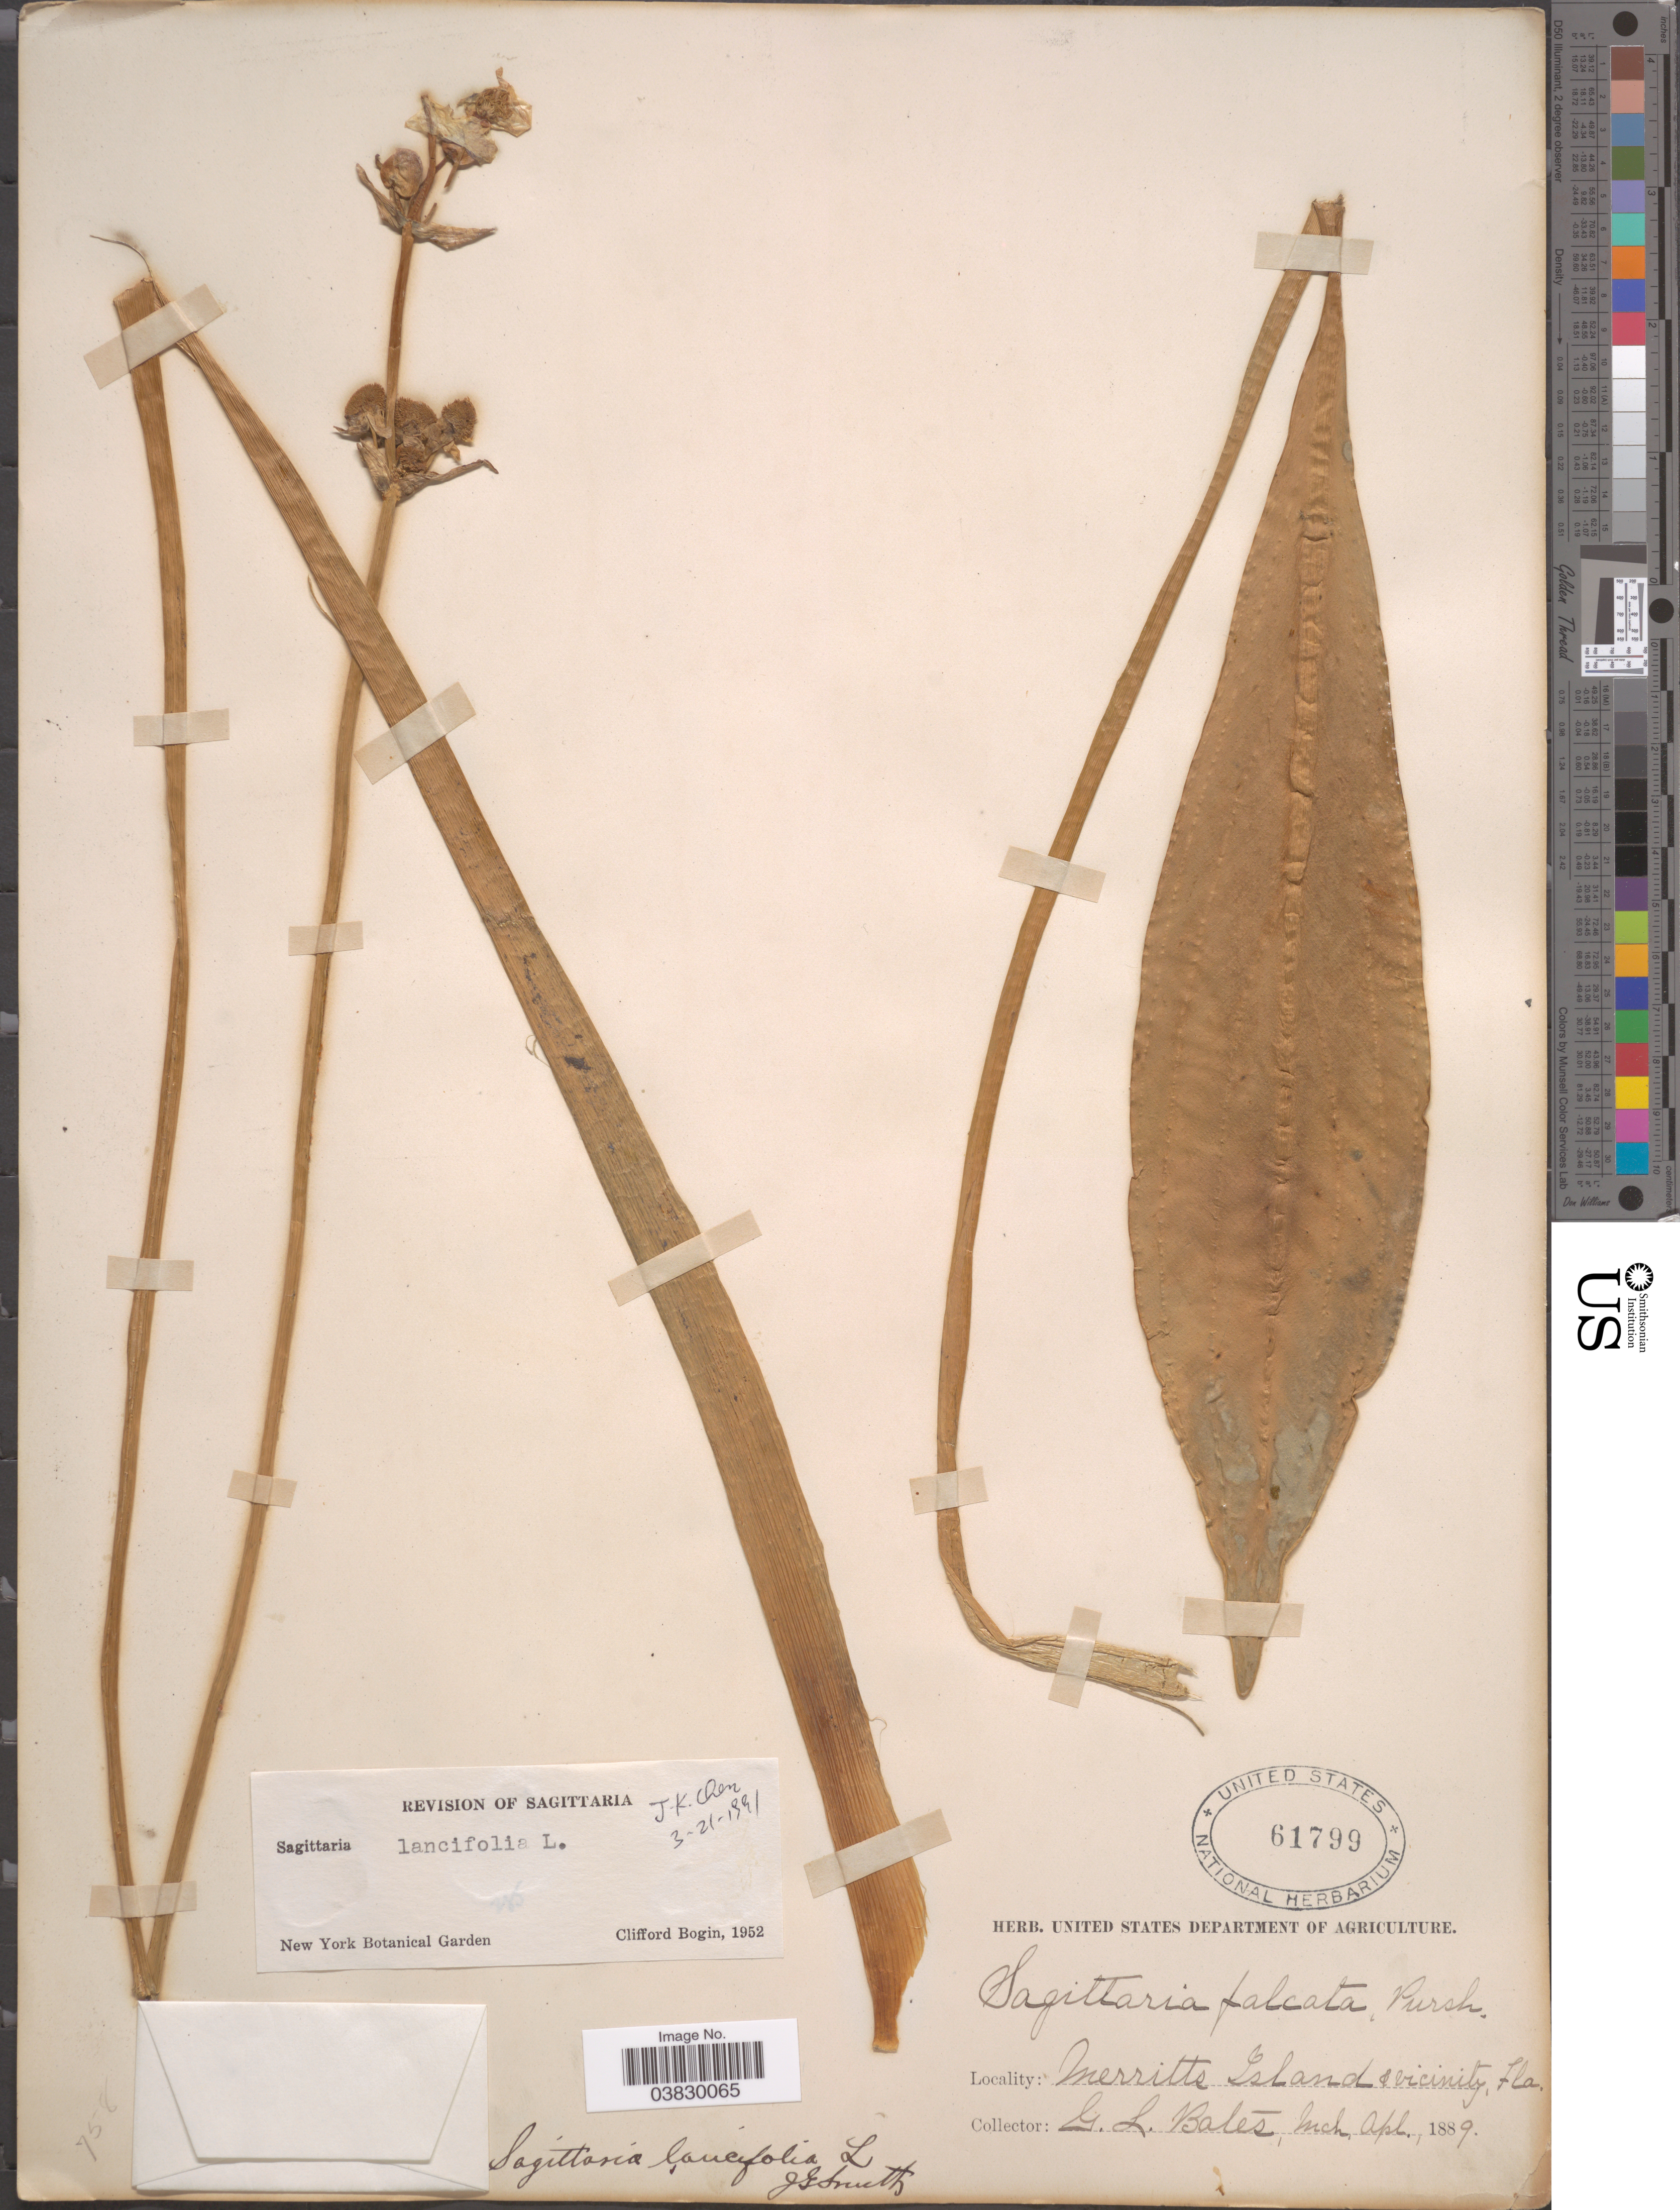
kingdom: Plantae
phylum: Tracheophyta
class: Liliopsida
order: Alismatales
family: Alismataceae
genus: Sagittaria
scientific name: Sagittaria lancifolia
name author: L.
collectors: G. Bates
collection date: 1889-03/1889-04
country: United States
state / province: Florida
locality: Merritts Island & vicinity.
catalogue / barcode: US 61799